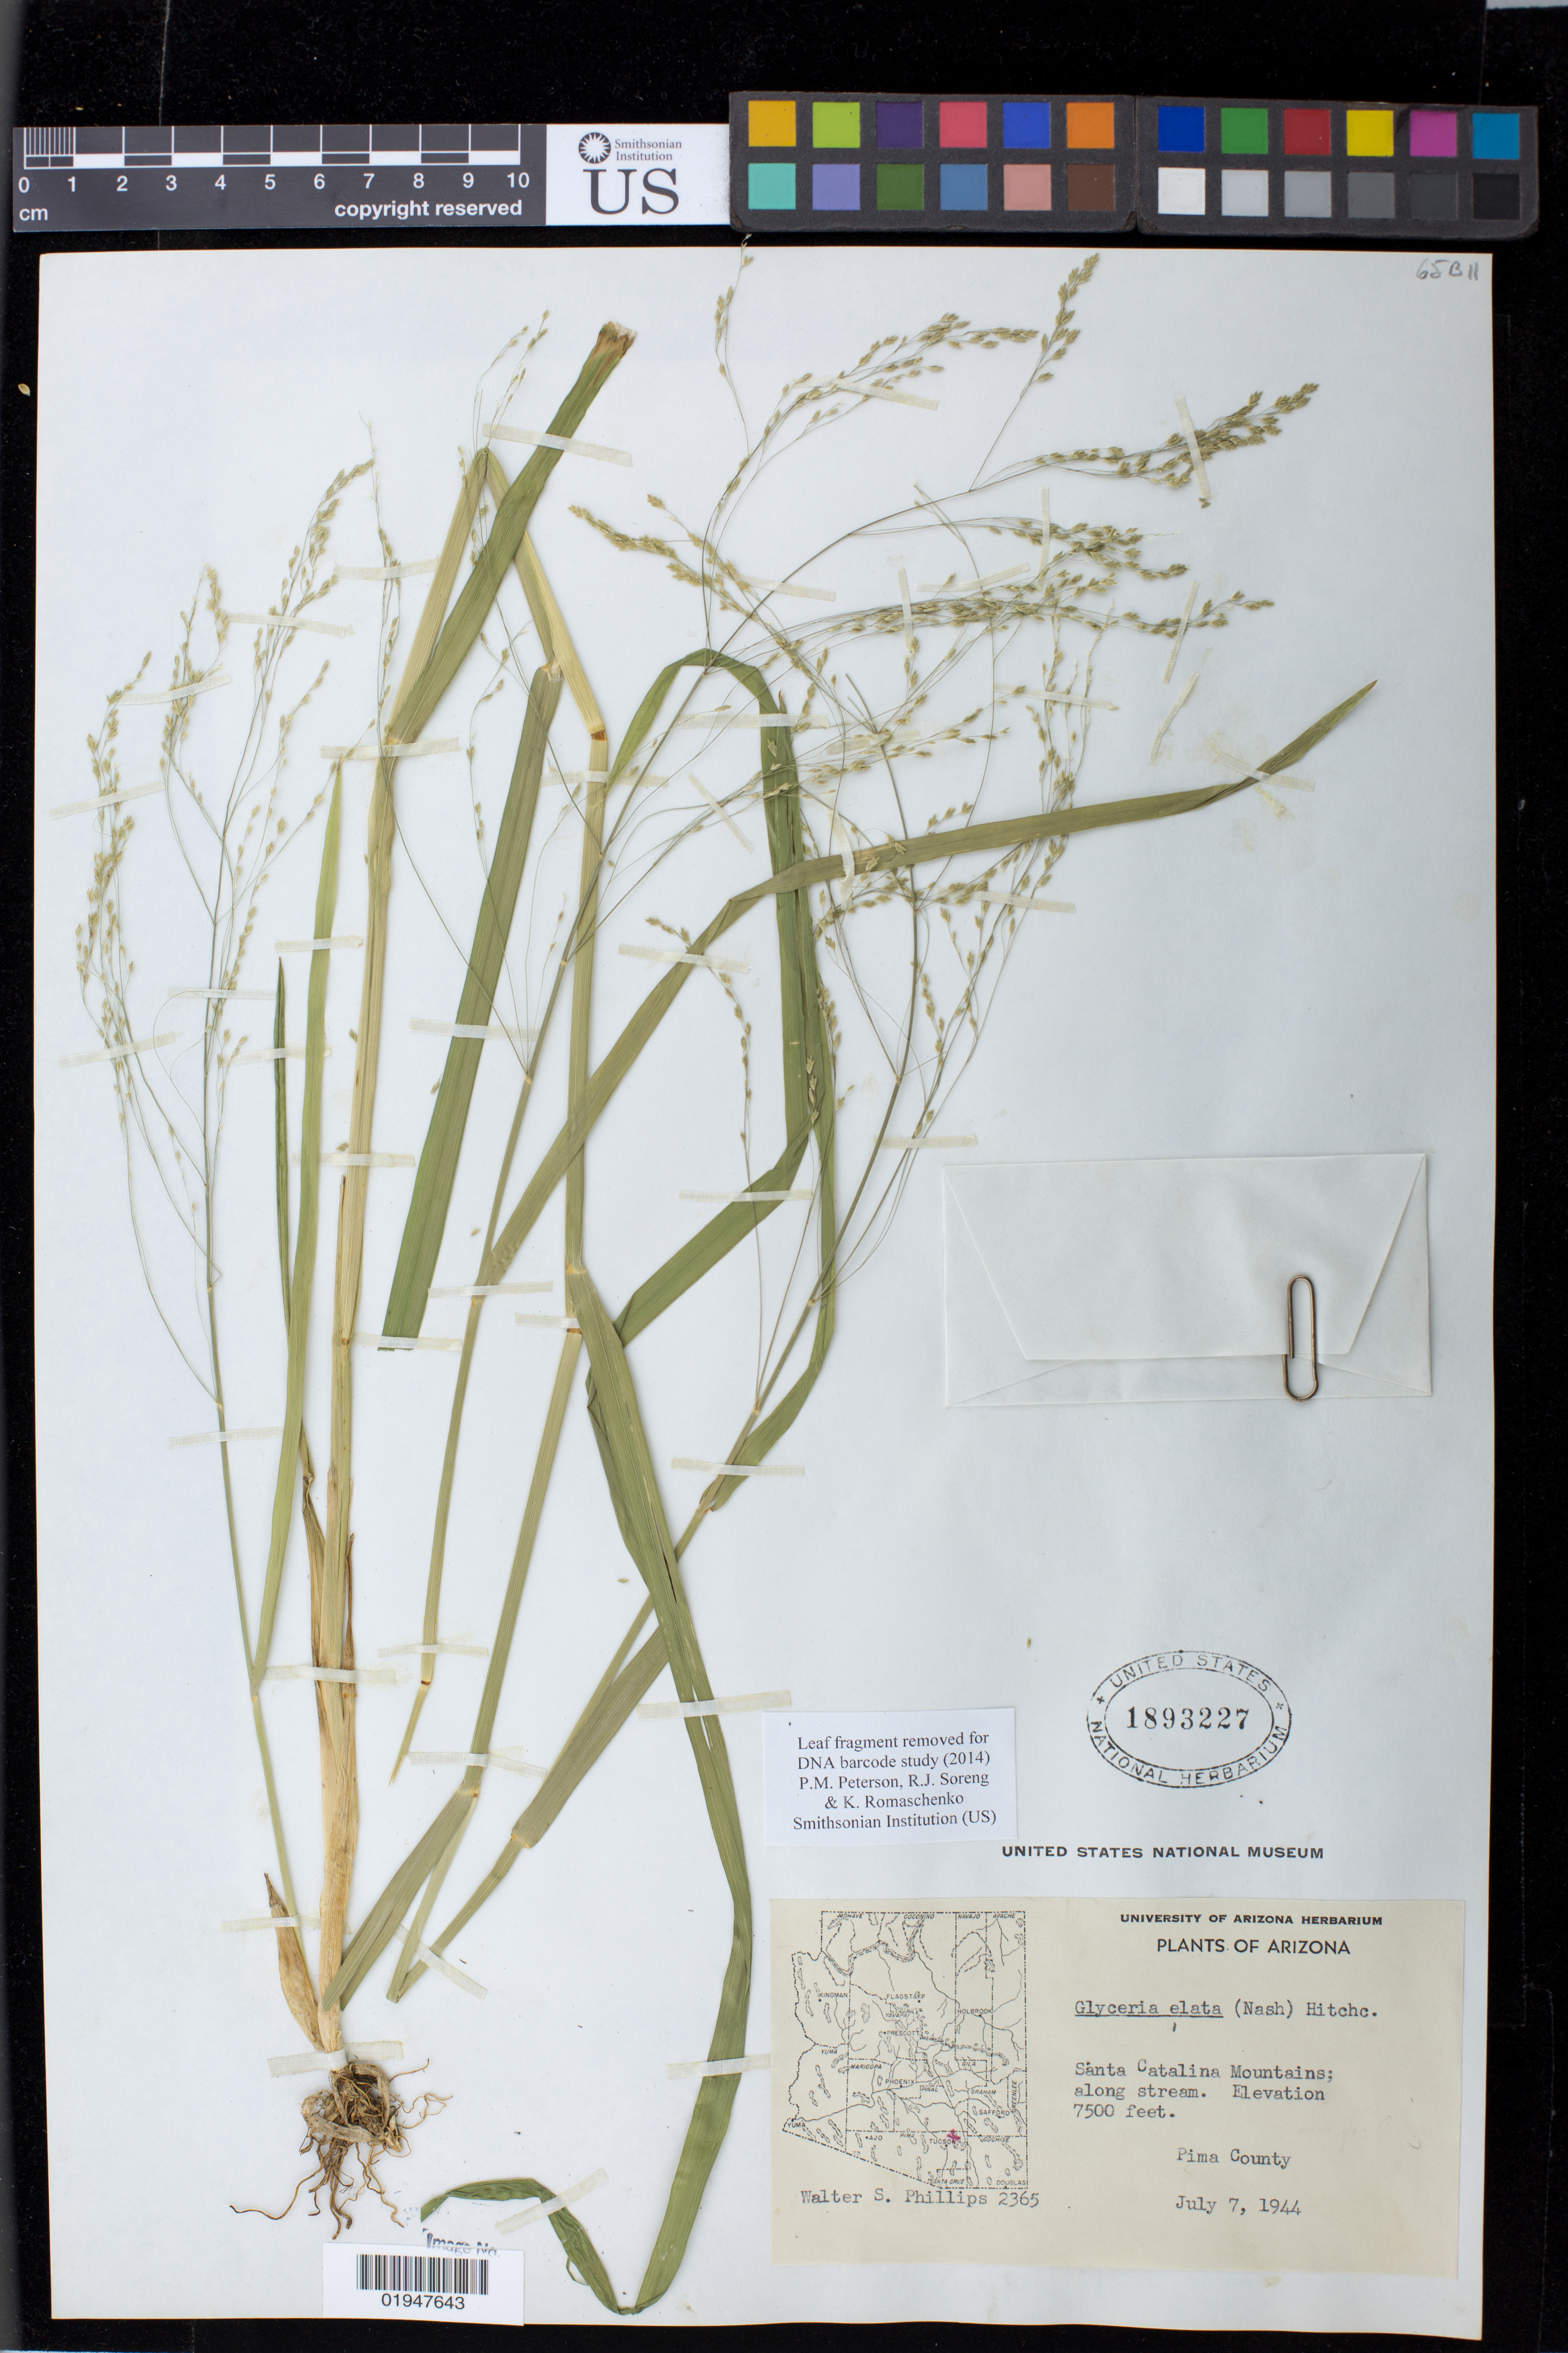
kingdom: Plantae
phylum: Tracheophyta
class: Liliopsida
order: Poales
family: Poaceae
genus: Glyceria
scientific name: Glyceria elata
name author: (Nash) M.E. Jones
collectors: W. S. Phillips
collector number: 2365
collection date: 1944-07-07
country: United States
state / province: Arizona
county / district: Pima County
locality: Santa Catalina Mountains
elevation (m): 2286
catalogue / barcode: US 1893227